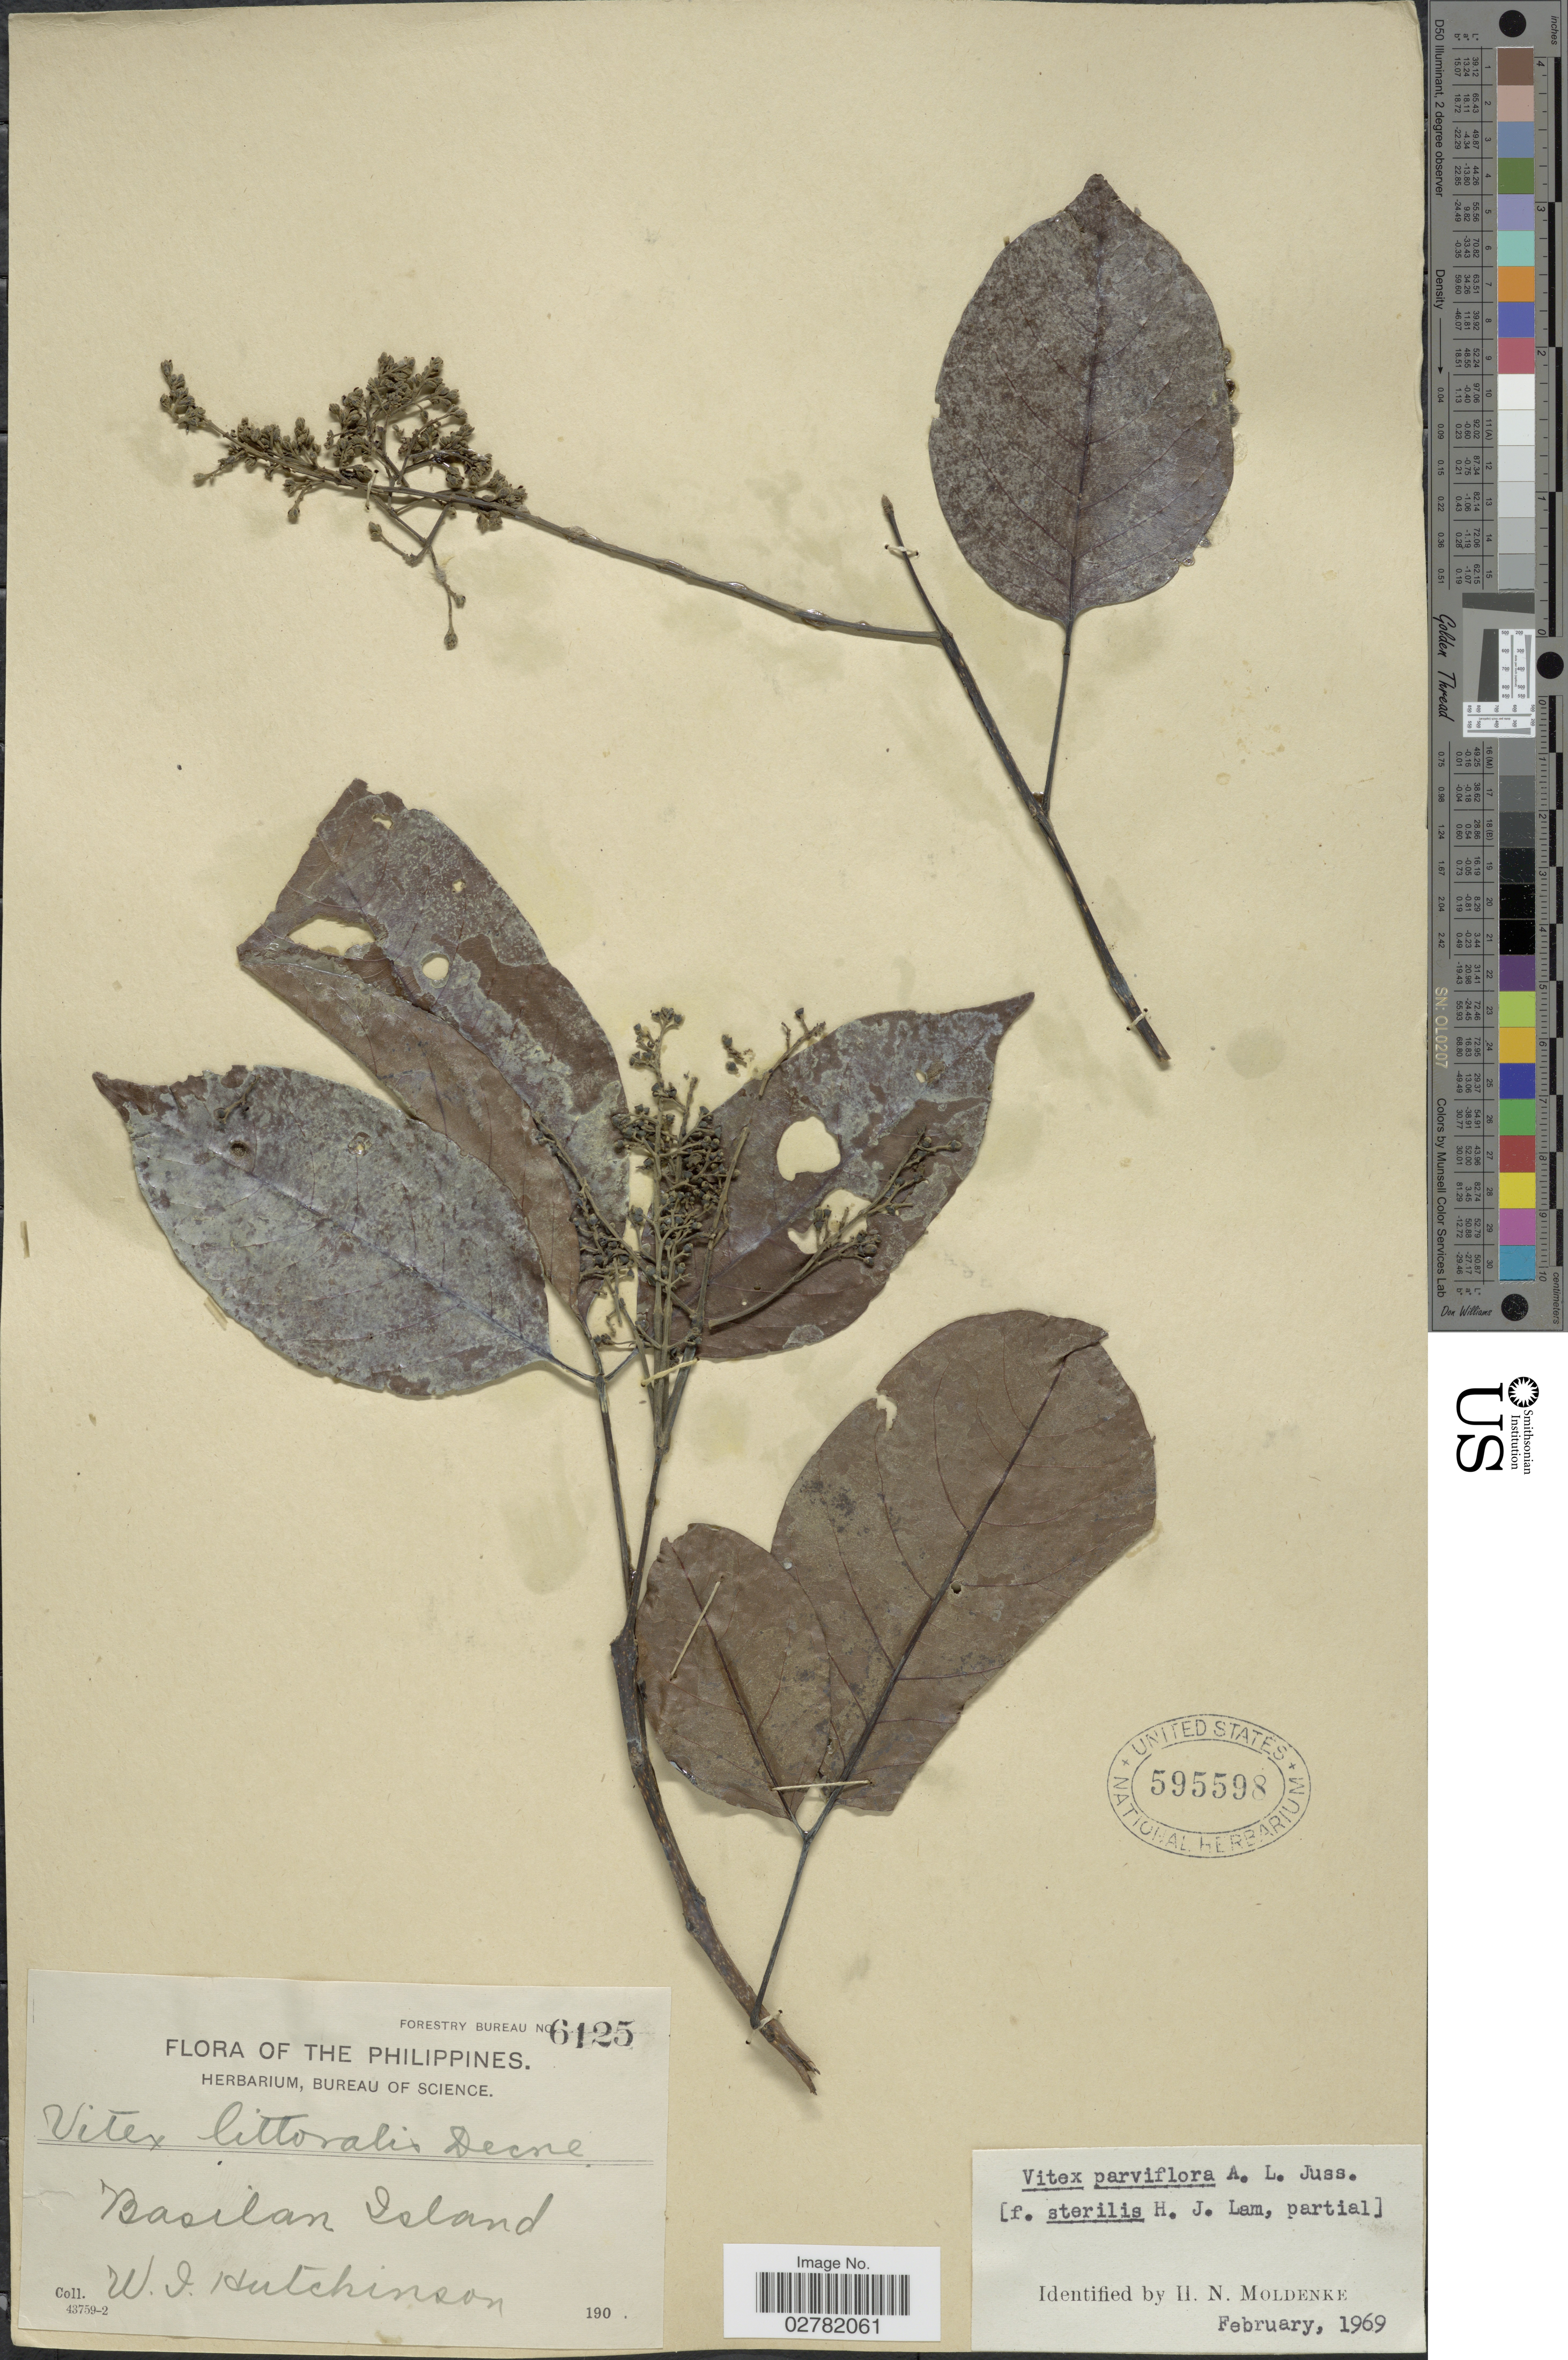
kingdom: Plantae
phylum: Tracheophyta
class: Magnoliopsida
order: Lamiales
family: Lamiaceae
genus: Vitex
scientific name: Vitex parviflora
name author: Juss.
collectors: W. I. Hutchinson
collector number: Forestry Bureau 6125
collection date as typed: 190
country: Philippines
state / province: Muslim Mindanao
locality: Basilan Island.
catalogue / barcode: US 595598